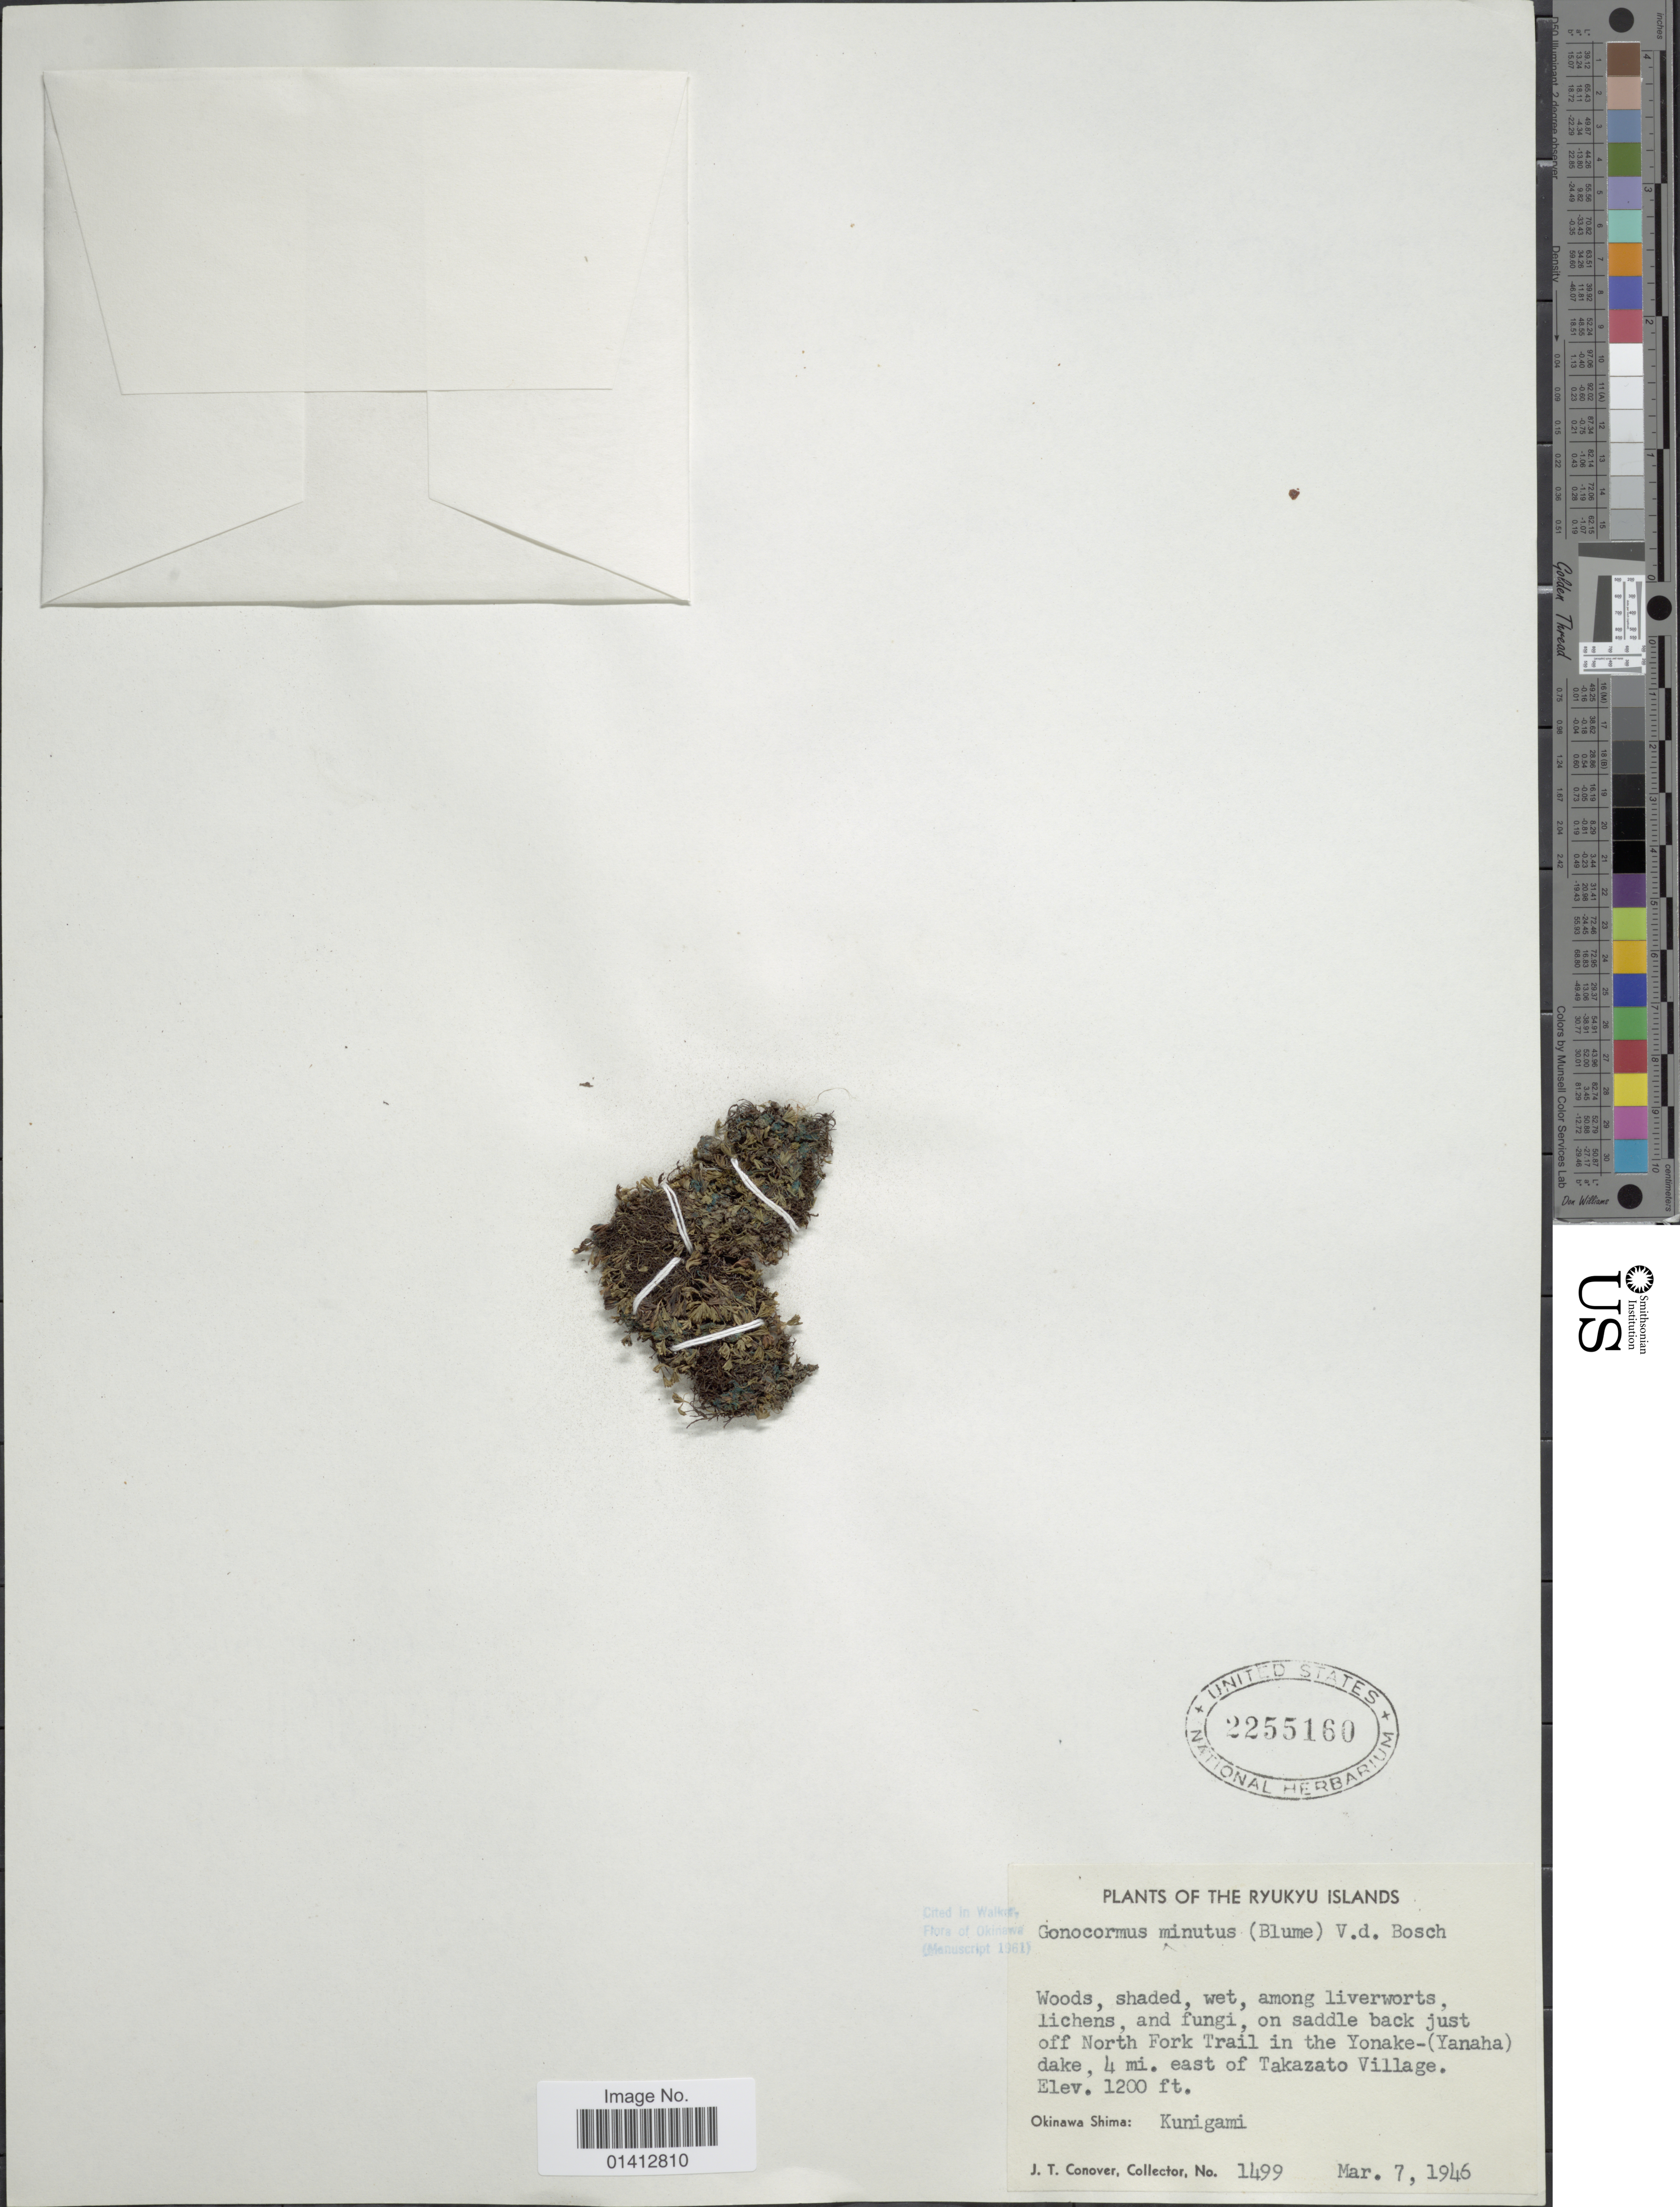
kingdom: Plantae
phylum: Tracheophyta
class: Polypodiopsida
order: Hymenophyllales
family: Hymenophyllaceae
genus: Crepidomanes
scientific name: Crepidomanes minutum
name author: (Blume) K. Iwats.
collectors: J. T. Conover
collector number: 1499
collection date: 1946-03-07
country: Japan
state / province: Okinawa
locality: The Ryukyu Islands, onsaddle back just off North Fork Trail in the Yonake-(Yanaha) dake, 4 mi. east of Takazato Village, Okinawa Shima: Kunigami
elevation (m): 366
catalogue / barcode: US 2255160